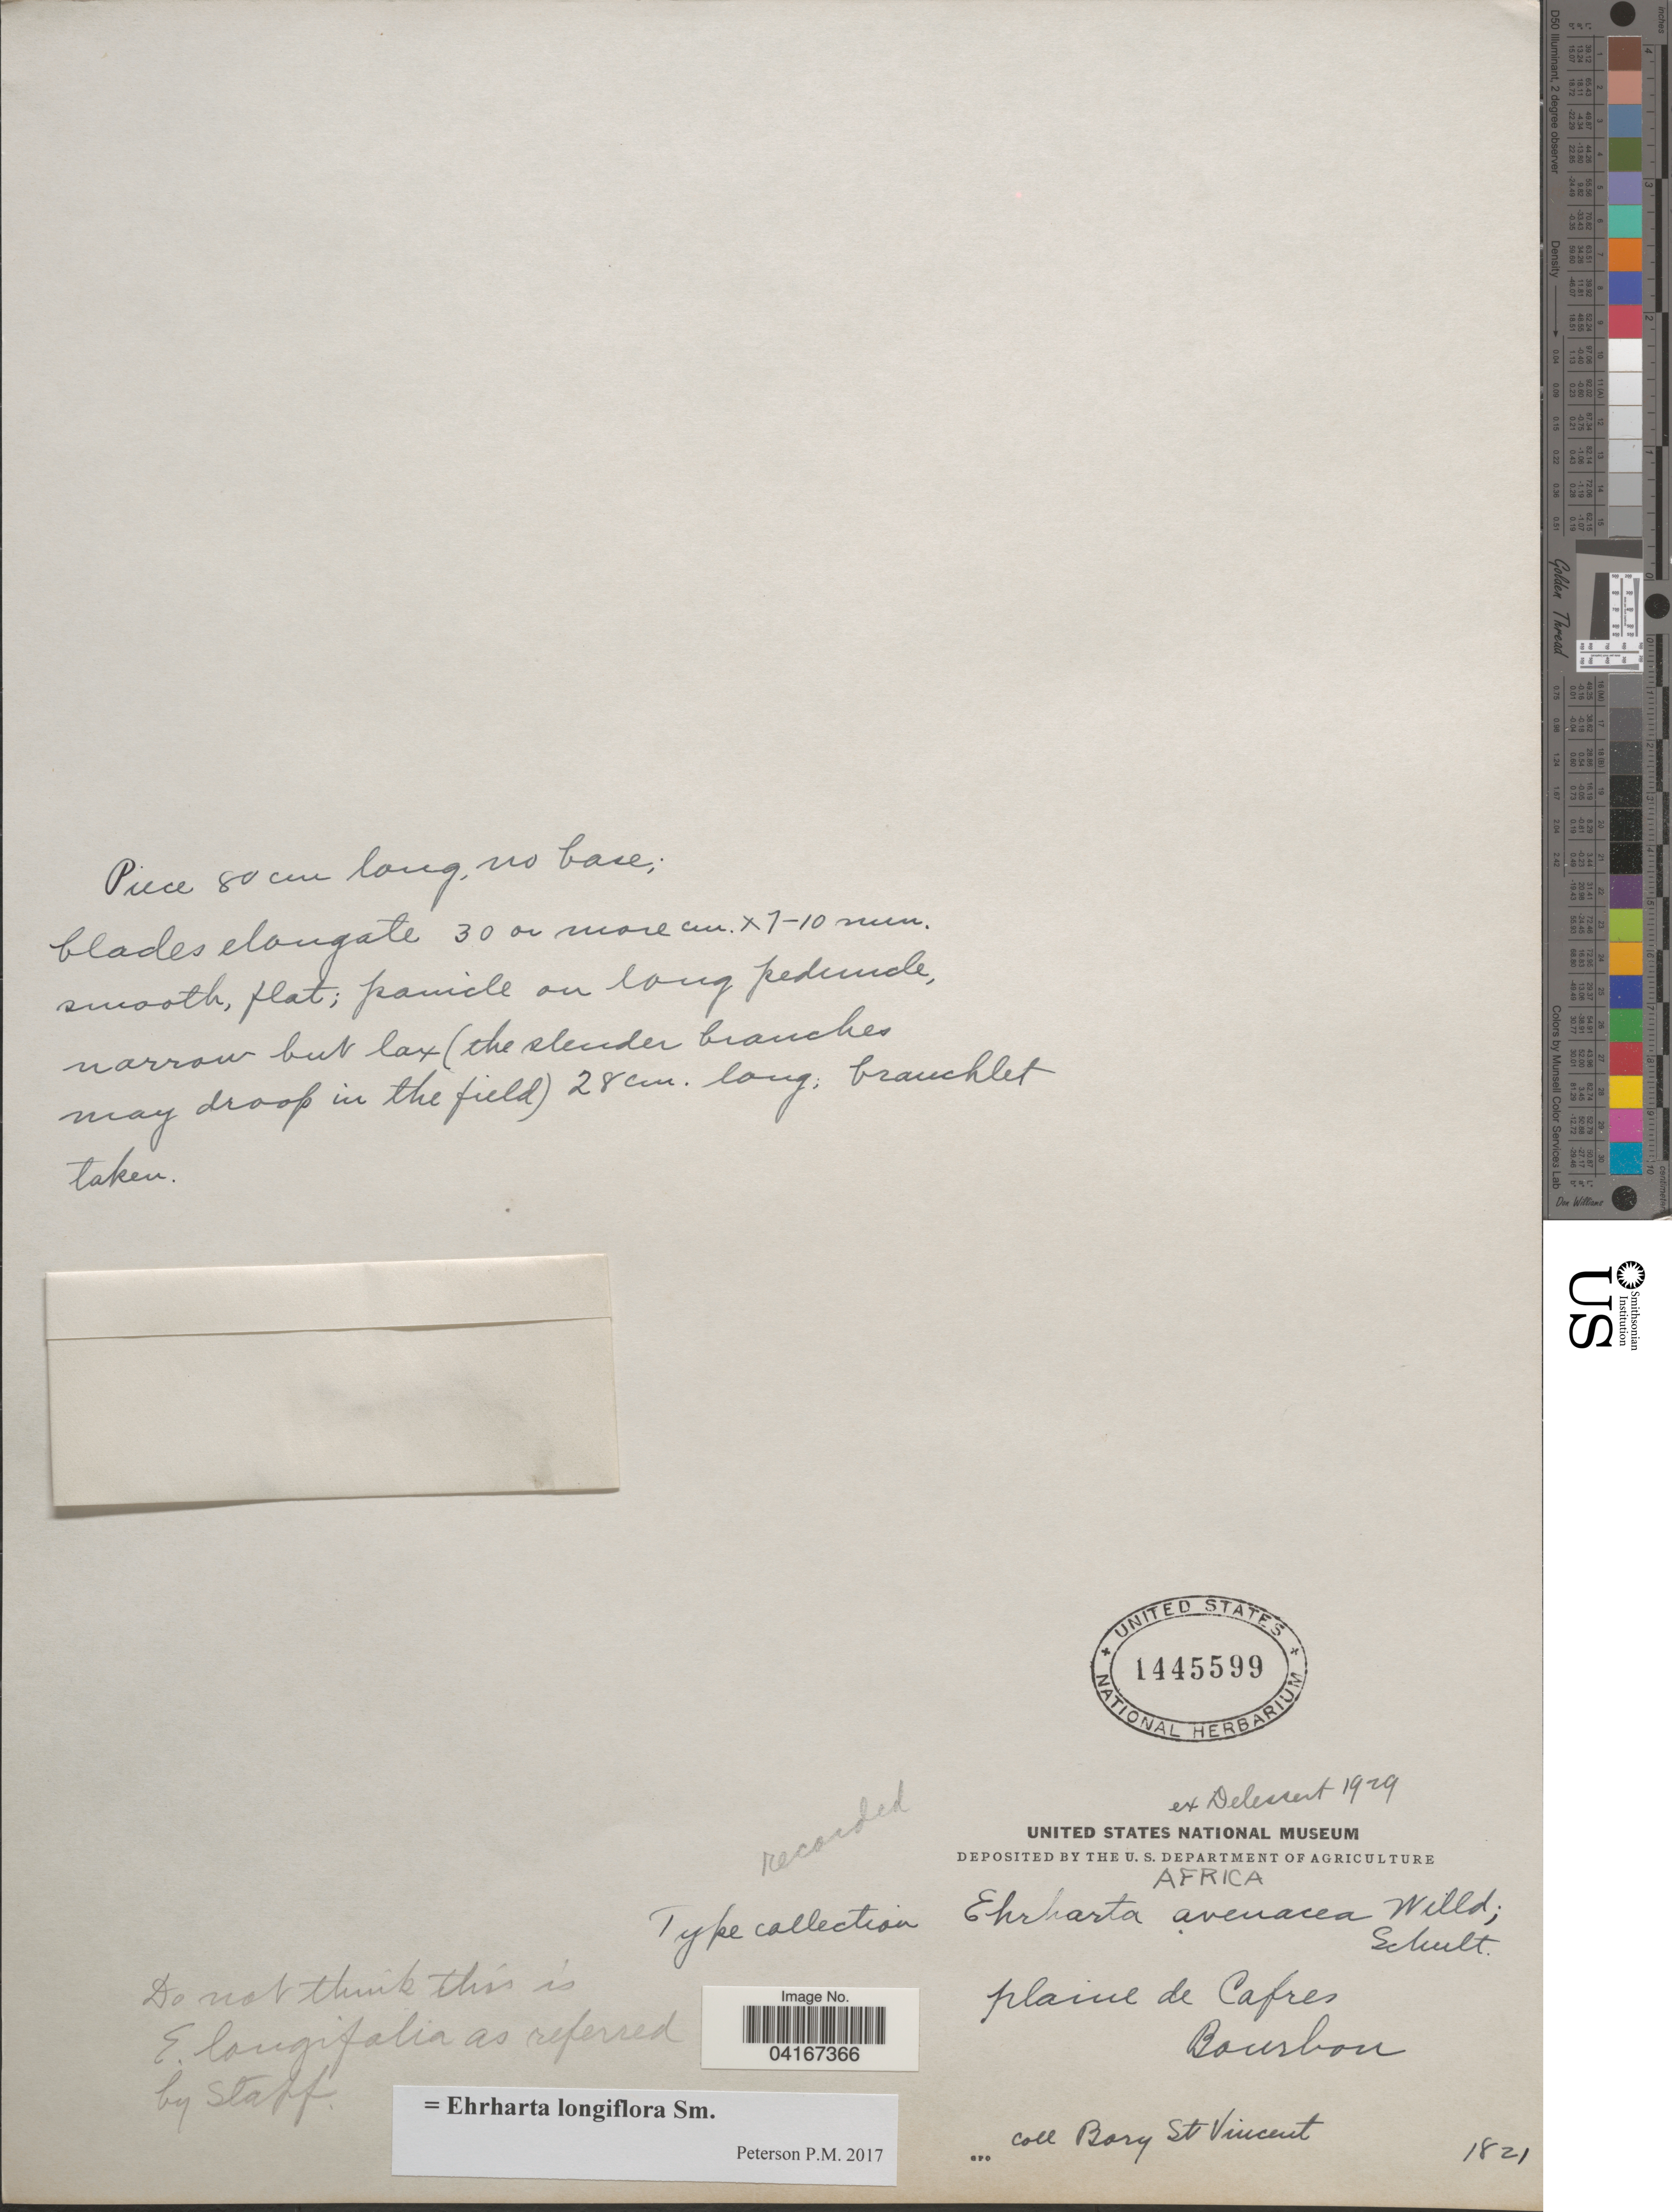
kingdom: Plantae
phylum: Tracheophyta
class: Liliopsida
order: Poales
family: Poaceae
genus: Ehrharta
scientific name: Ehrharta longiflora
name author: Sm.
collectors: B. St. Vincent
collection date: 1821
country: Réunion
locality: Africa. Plaine de Cafres Bourbon.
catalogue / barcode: US 1445599